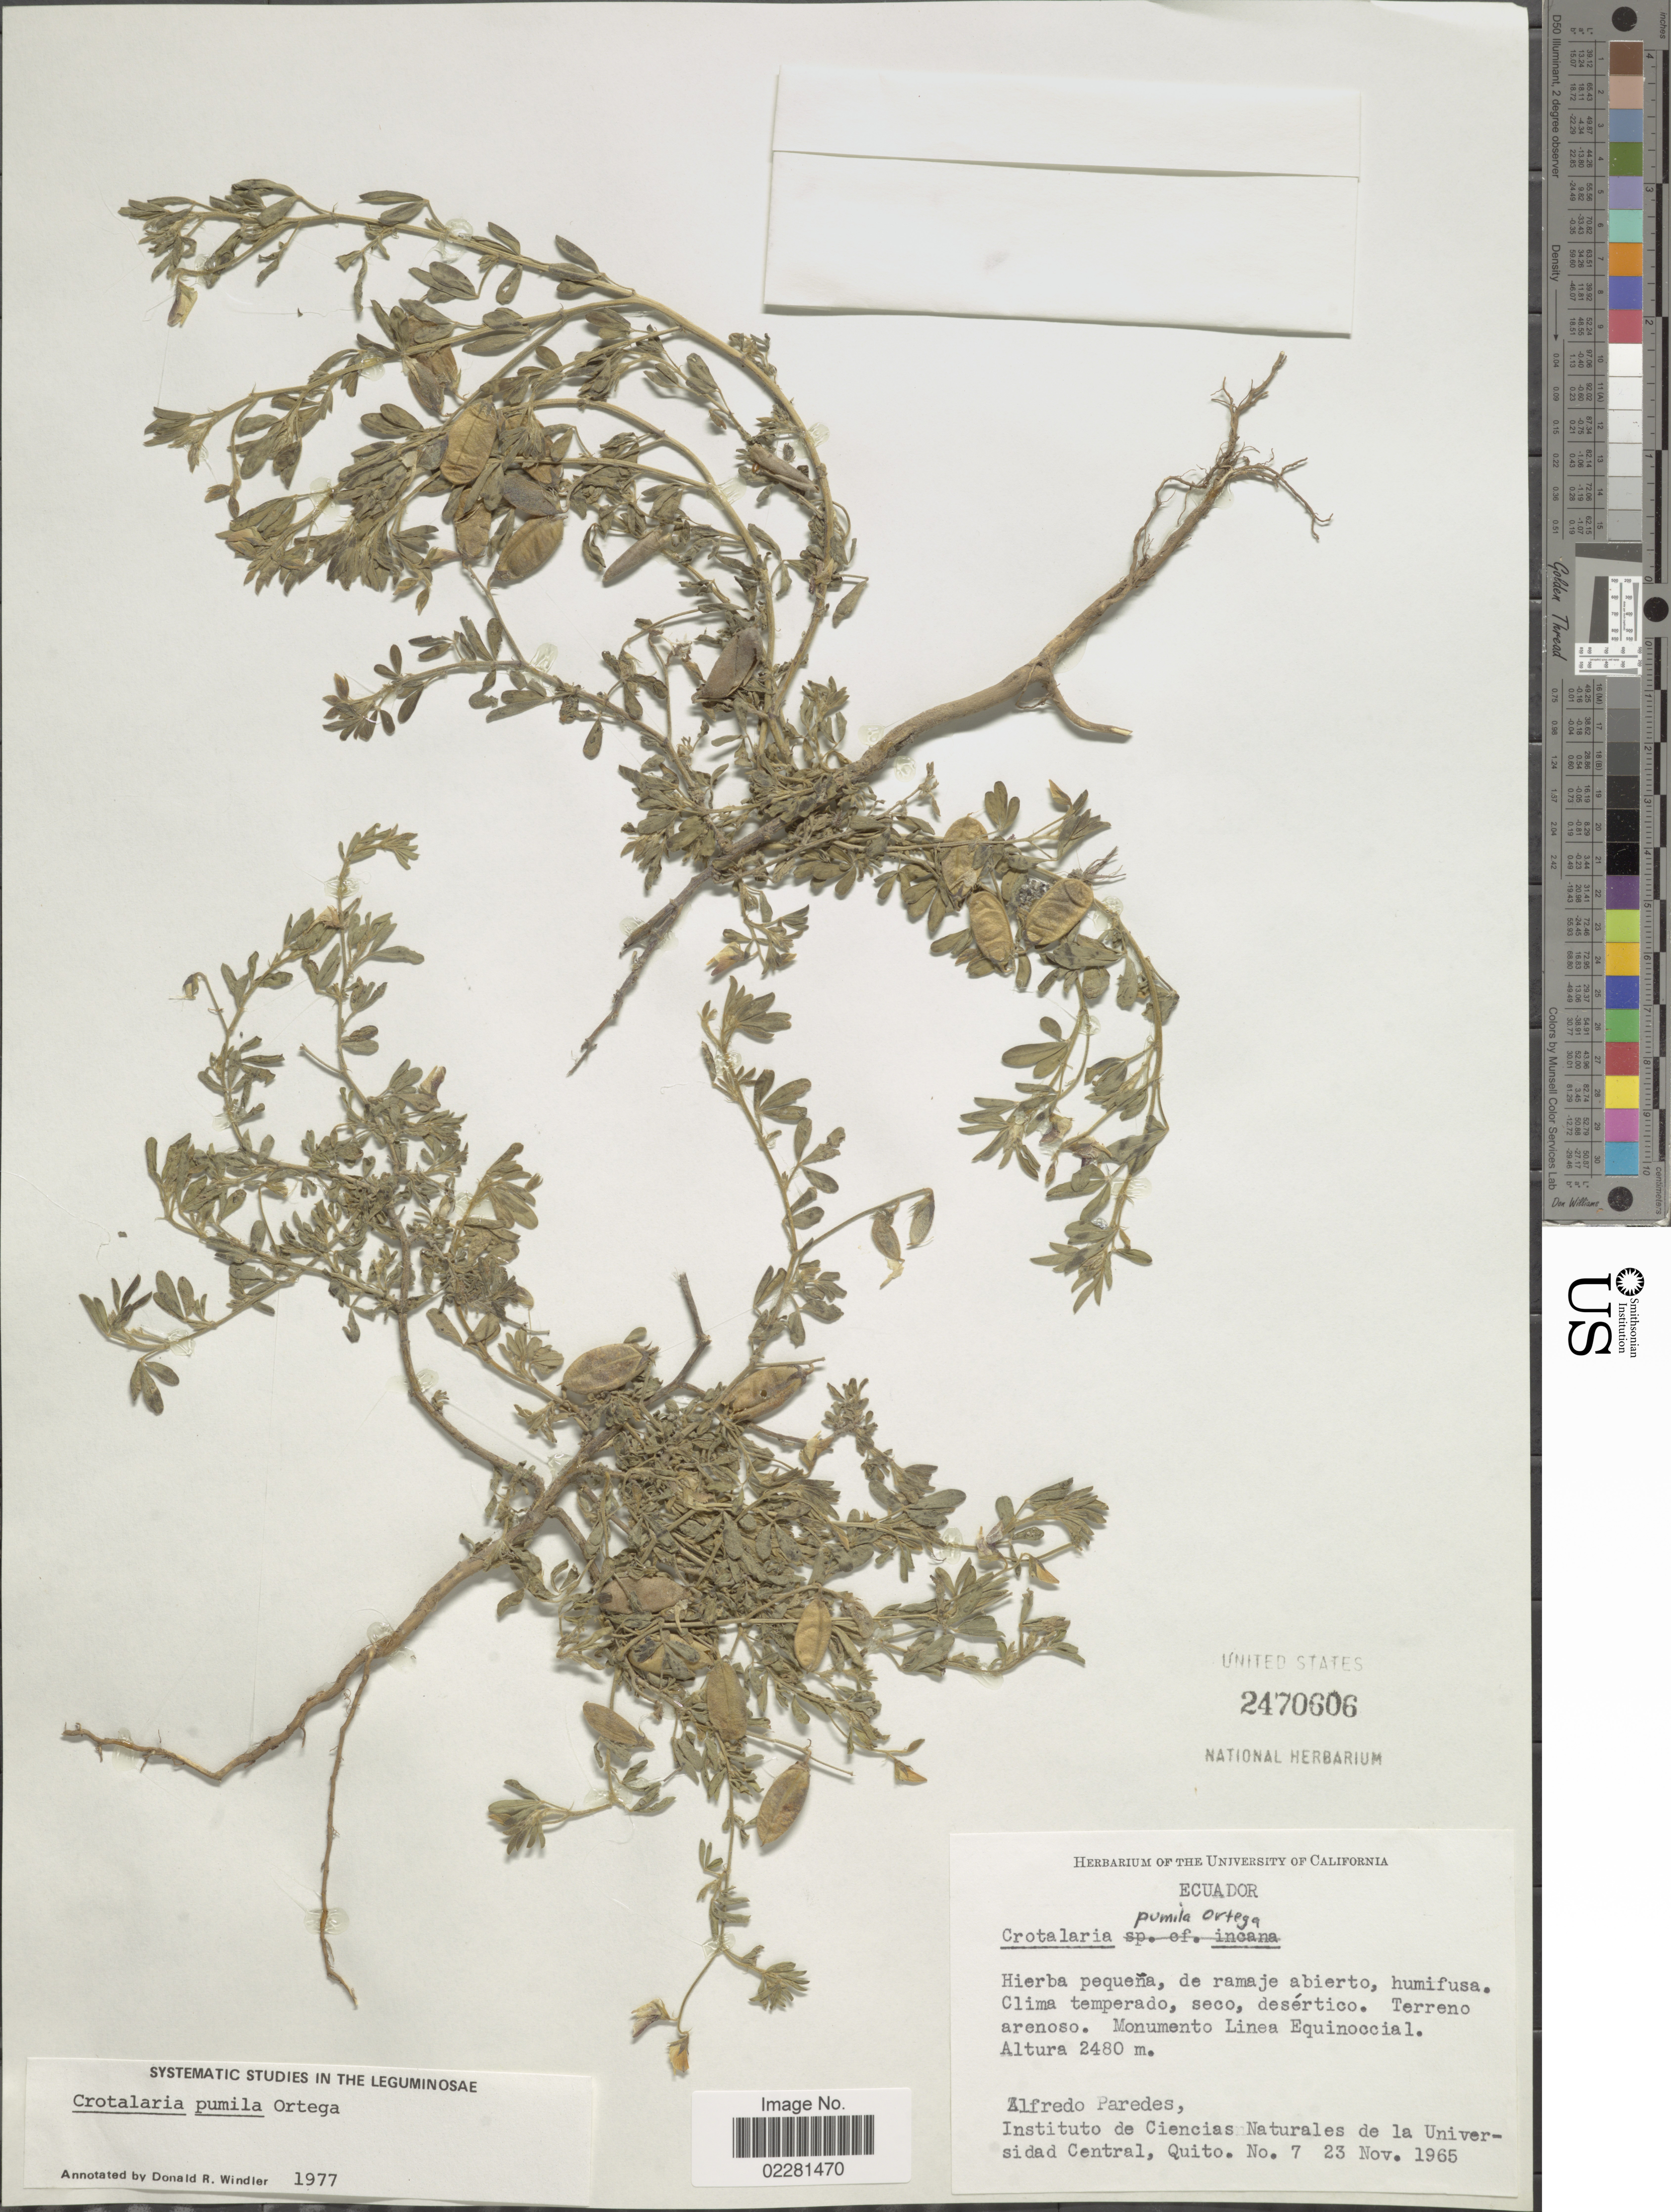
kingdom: Plantae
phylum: Tracheophyta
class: Magnoliopsida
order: Fabales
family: Fabaceae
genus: Crotalaria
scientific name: Crotalaria pumila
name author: Ortega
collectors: A. Paredes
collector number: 7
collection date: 1965-11-23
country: Ecuador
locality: Monumento Linea Equinoccial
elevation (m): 2480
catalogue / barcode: US 2470606